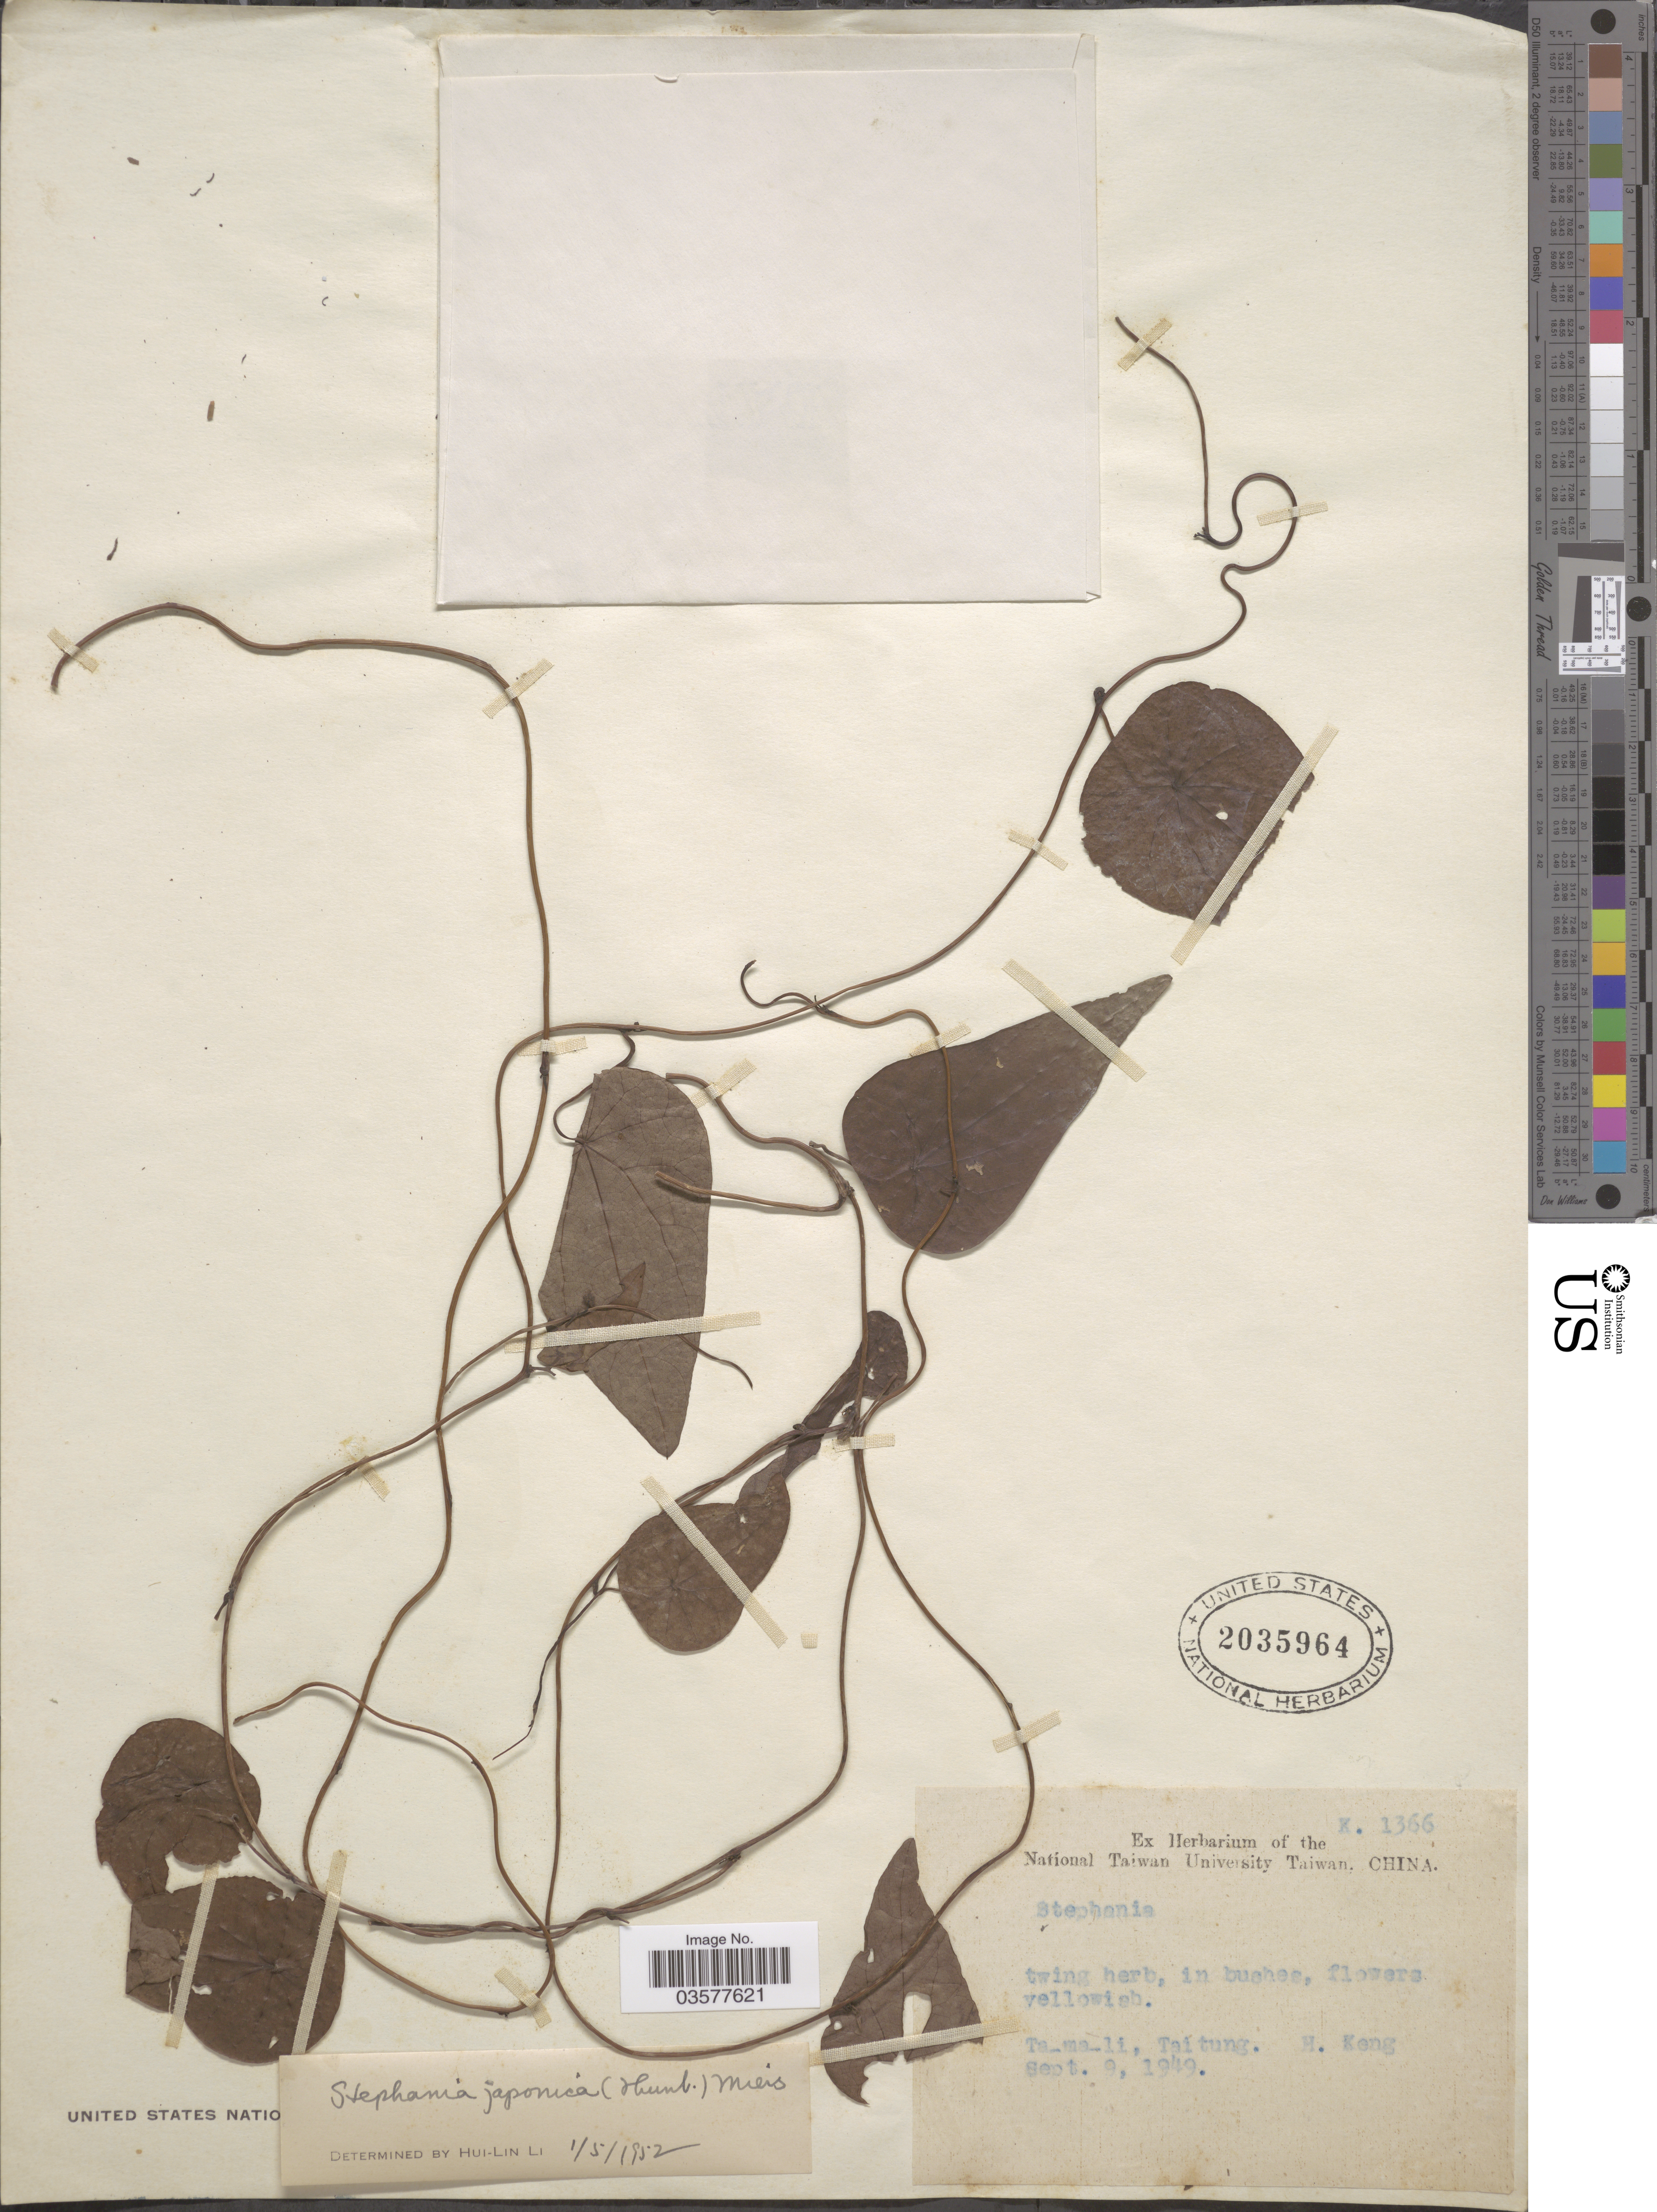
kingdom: Plantae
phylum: Tracheophyta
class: Magnoliopsida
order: Ranunculales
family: Menispermaceae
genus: Stephania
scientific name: Stephania sp.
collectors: H. Keng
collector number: K1366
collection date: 1949-09-09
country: Taiwan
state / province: Taitung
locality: Ta_ma_li, Taitung.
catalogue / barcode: US 2035964